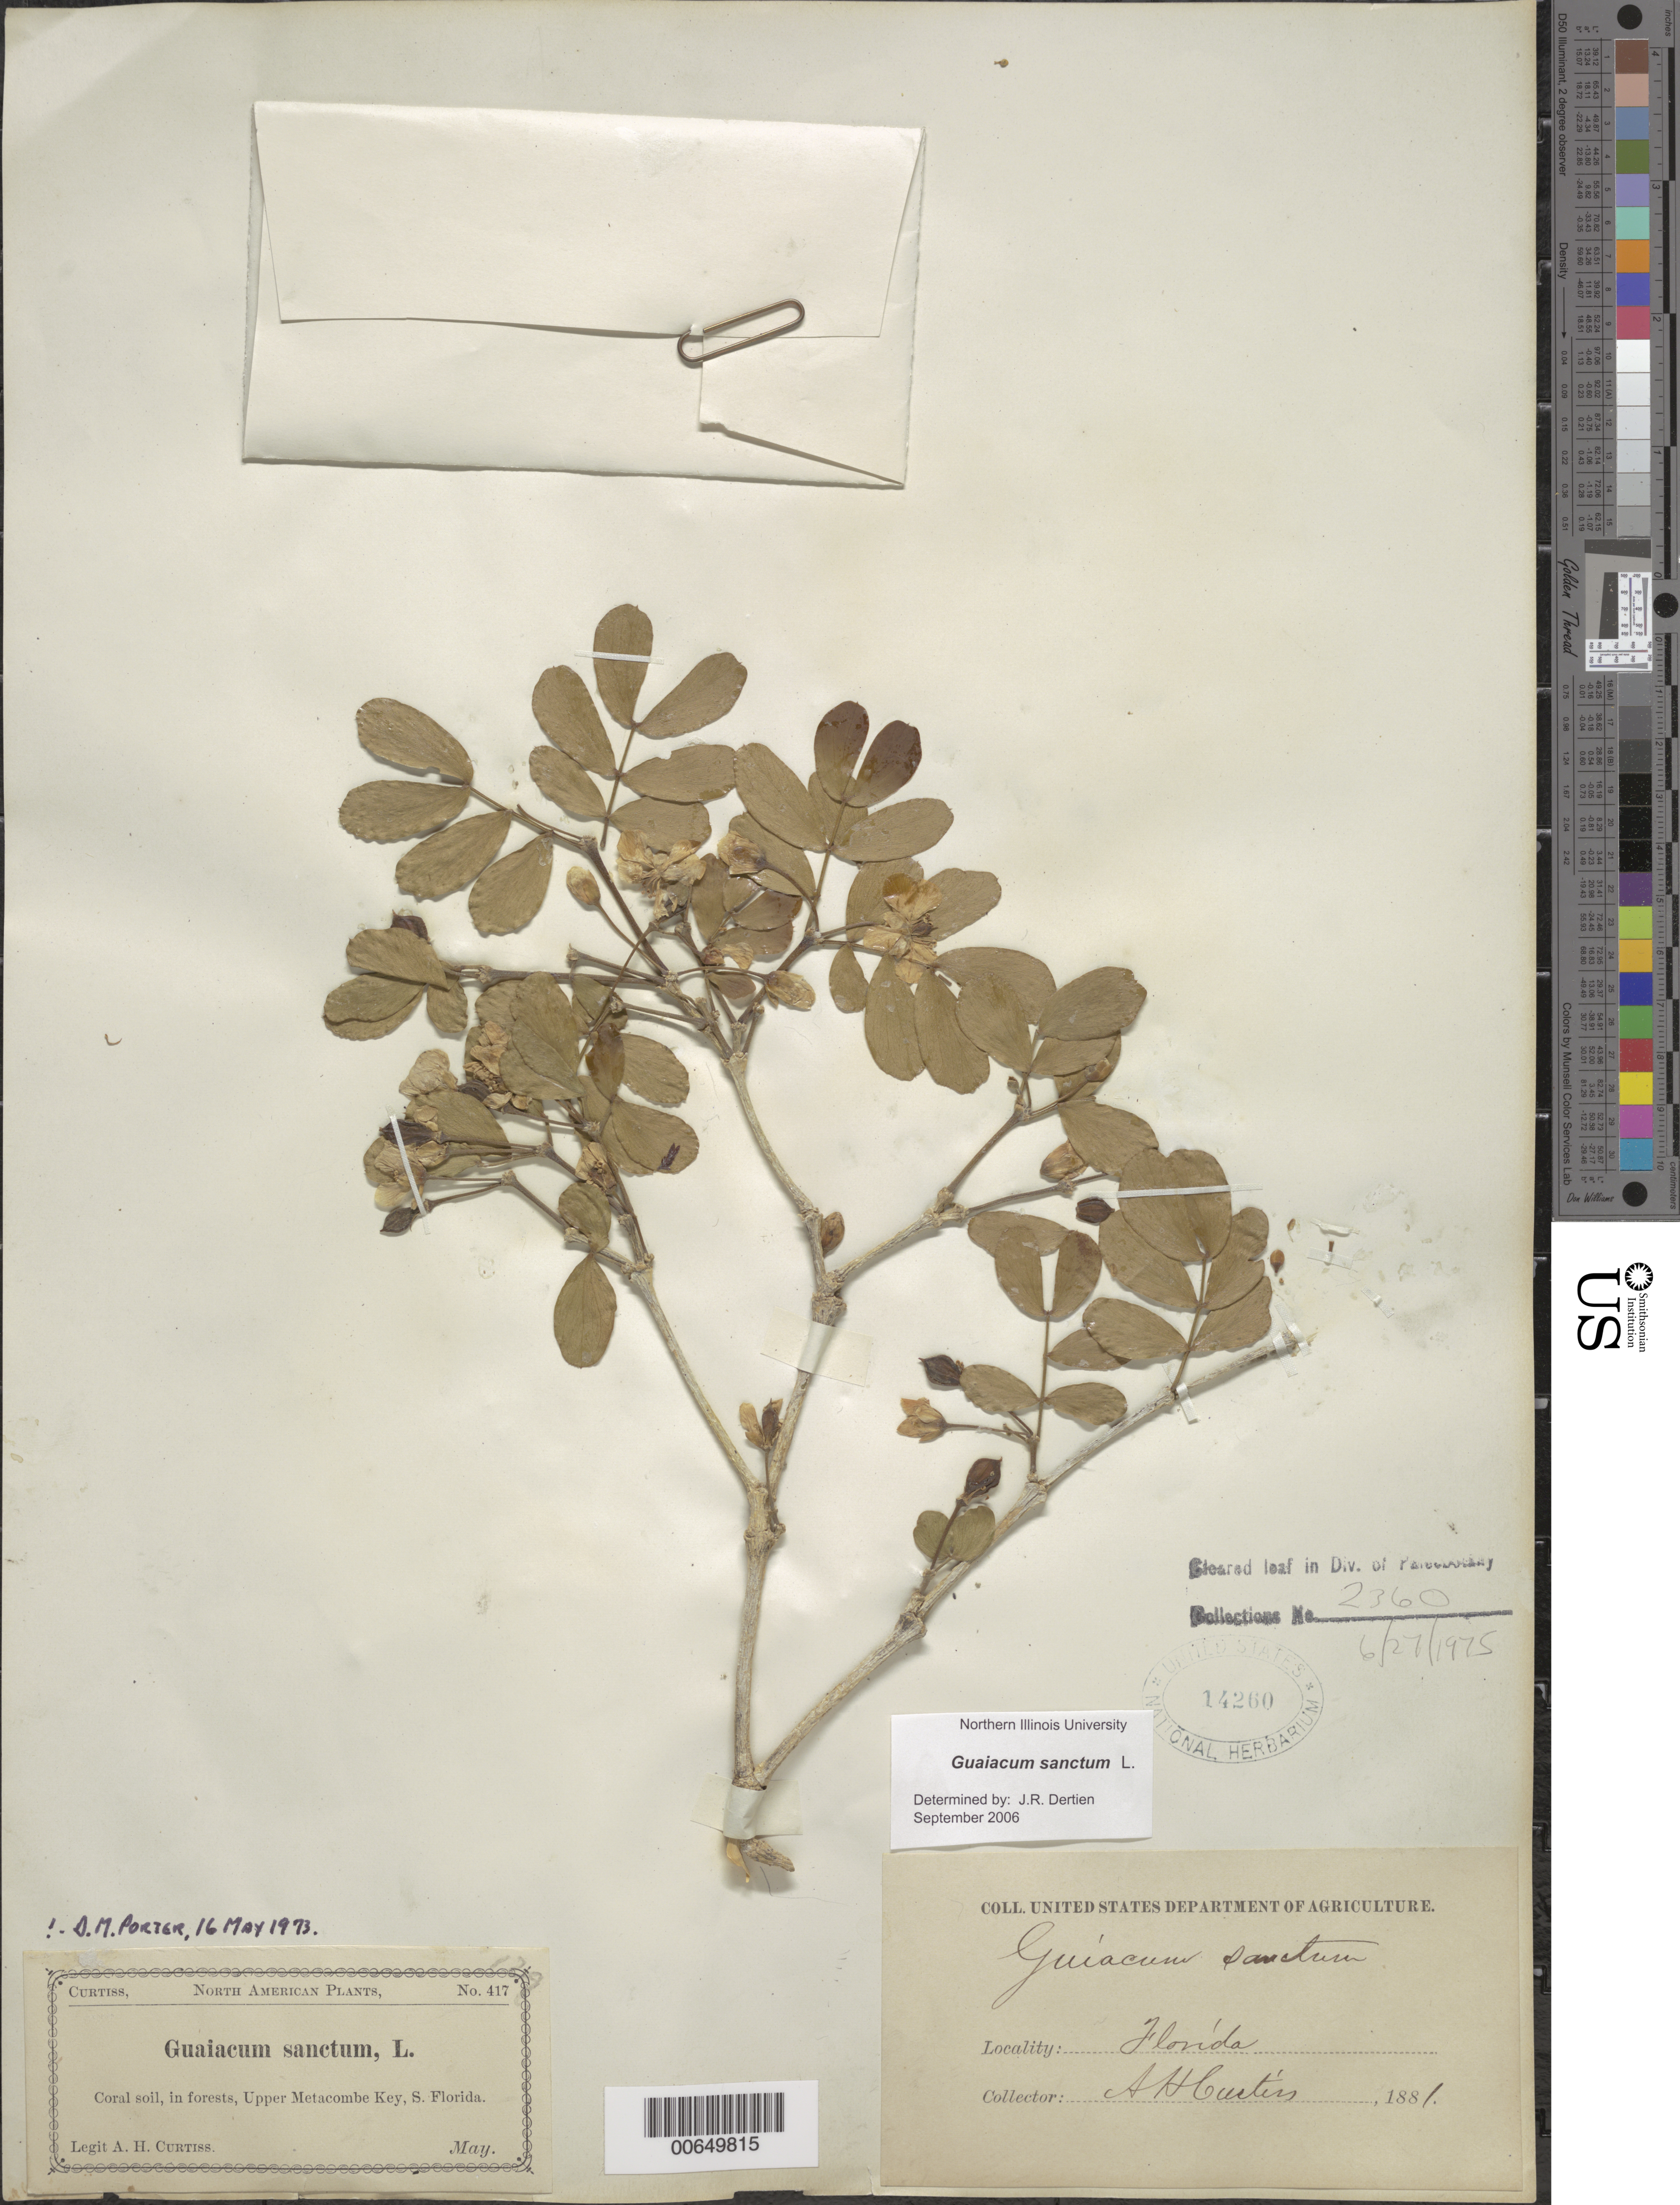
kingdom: Plantae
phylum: Tracheophyta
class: Magnoliopsida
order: Zygophyllales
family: Zygophyllaceae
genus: Guaiacum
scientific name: Guaiacum sanctum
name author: L.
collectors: A. H. Curtiss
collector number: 417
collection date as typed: May 1881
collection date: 1881-05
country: United States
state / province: Florida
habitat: Coral soil in forests.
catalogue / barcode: US 14260